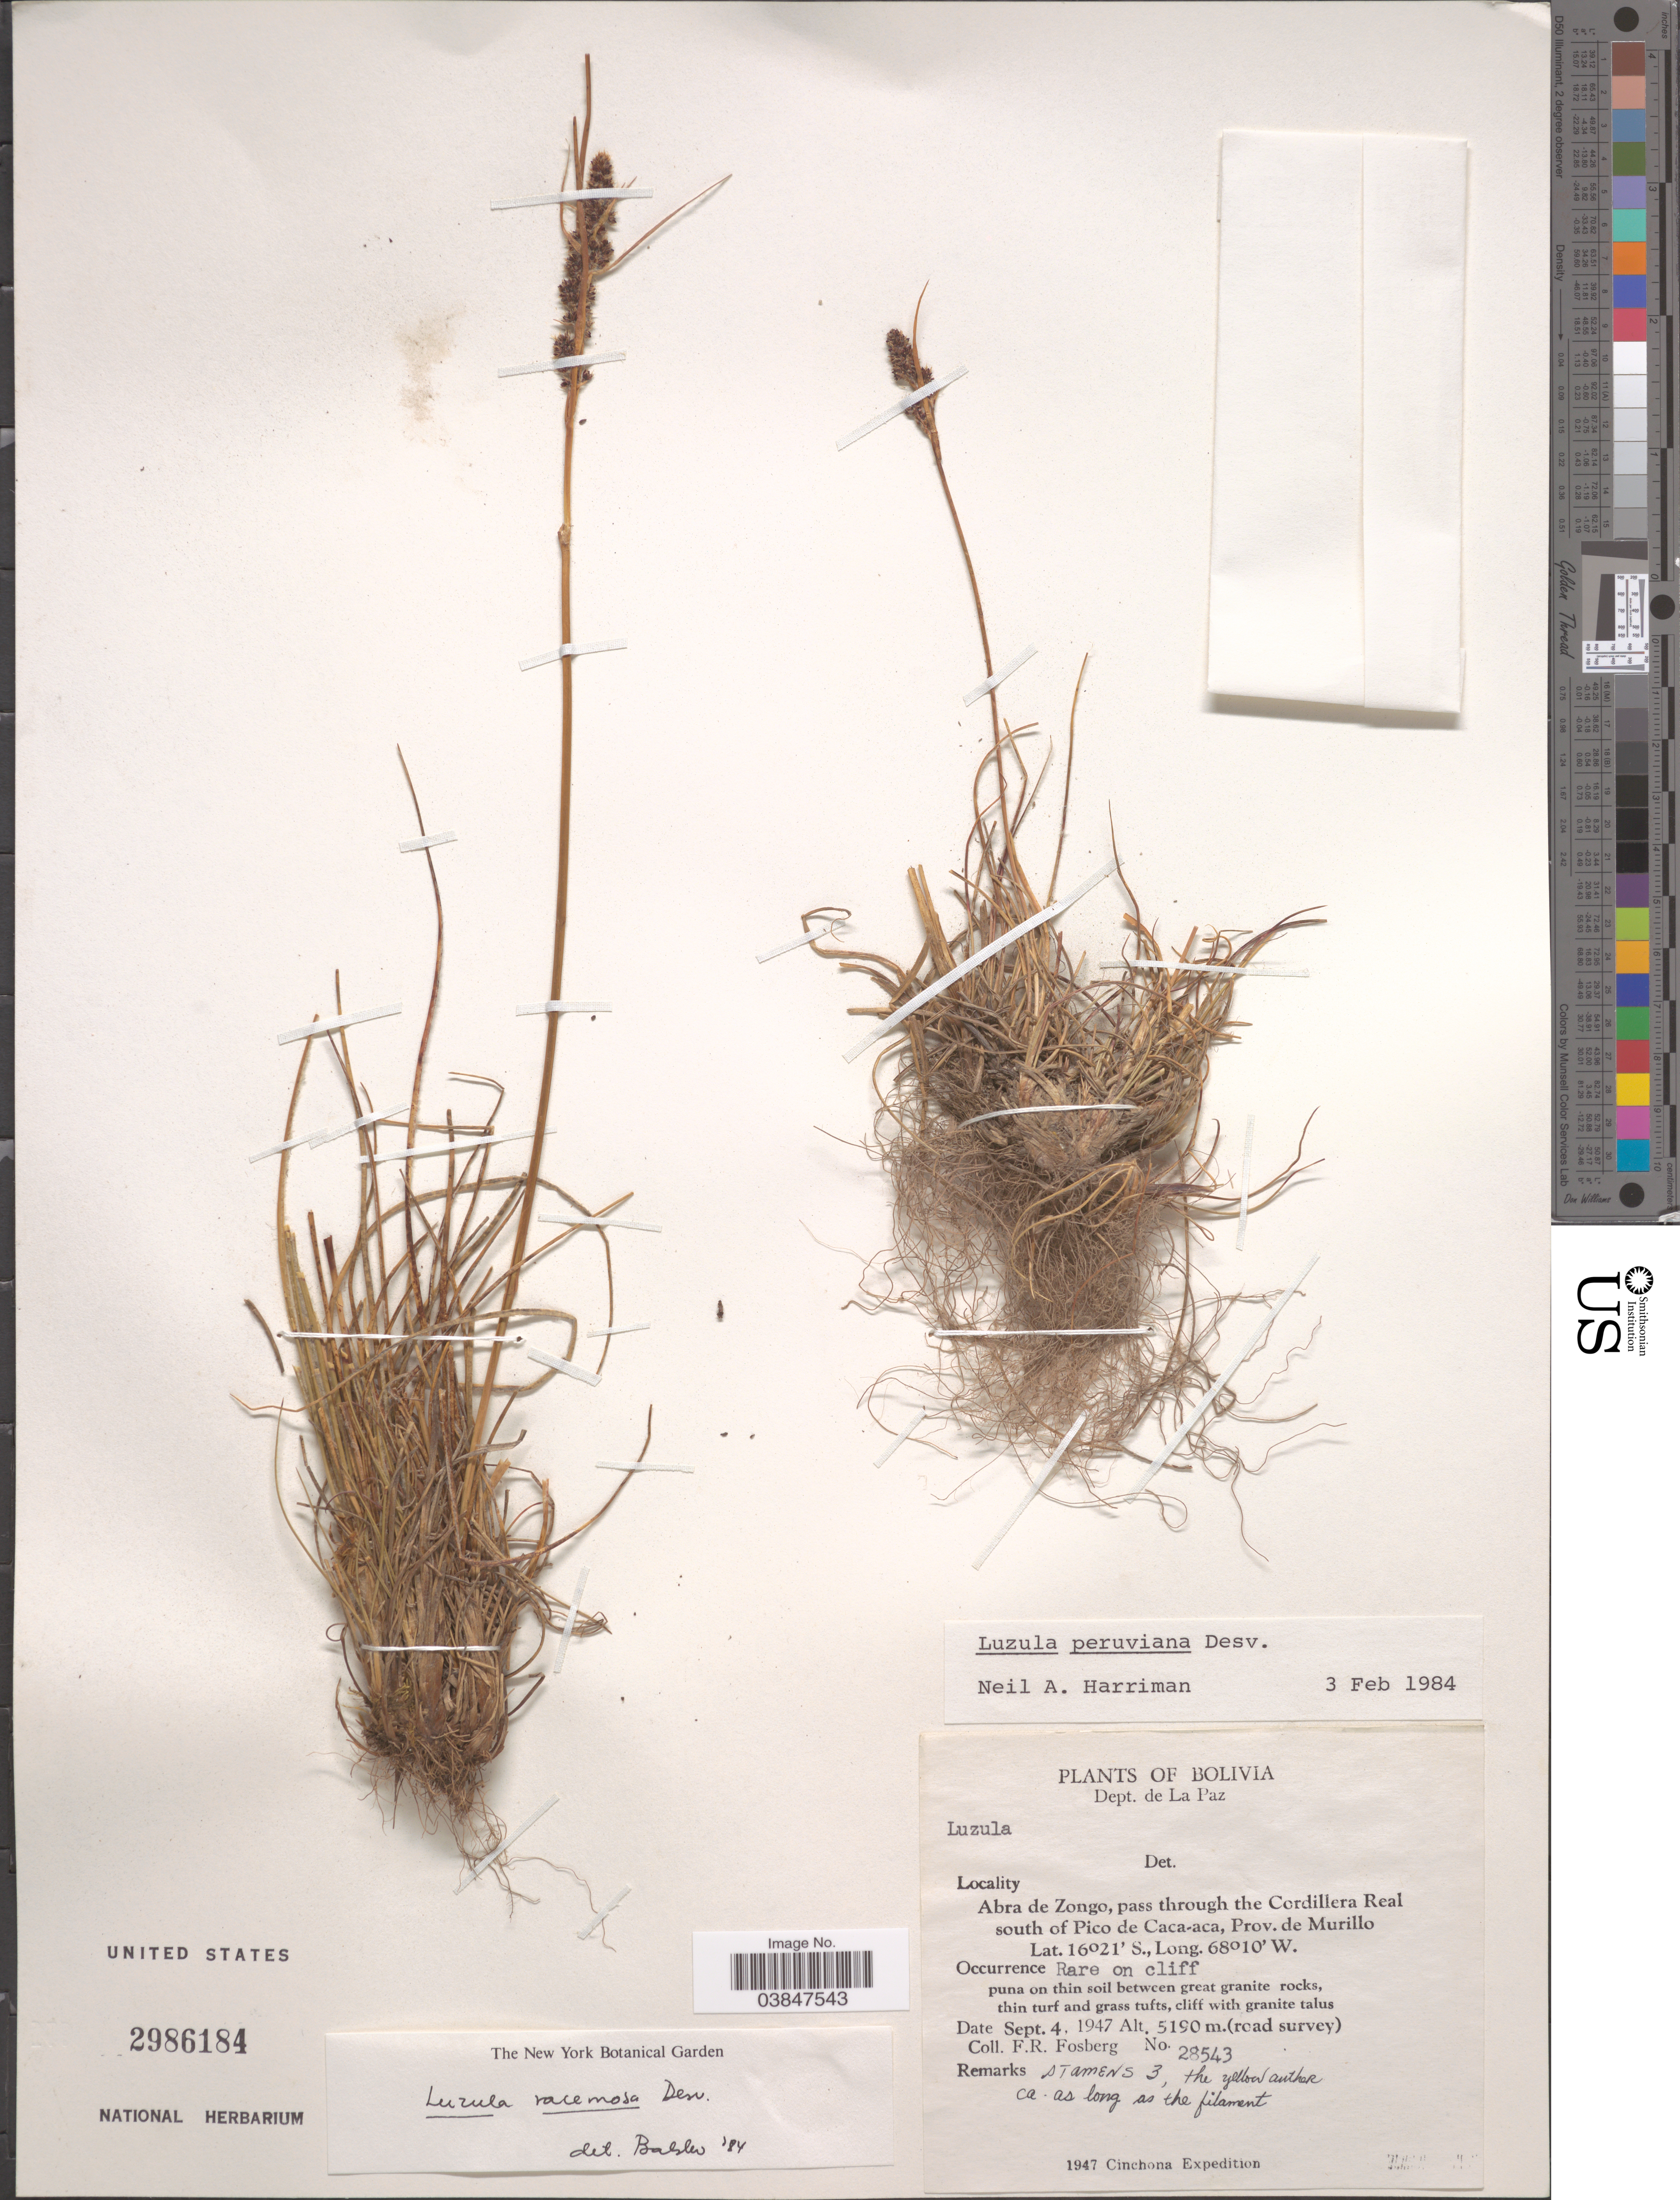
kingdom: Plantae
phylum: Tracheophyta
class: Liliopsida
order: Poales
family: Juncaceae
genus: Luzula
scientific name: Luzula racemosa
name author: Desv.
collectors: F. R. Fosberg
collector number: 28543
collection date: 1947-09-04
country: Bolivia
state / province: La Paz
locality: Dept. de La Paz. Abra de Zongo, pass through the Cordillera Real south of Pico de Caca-aca, Prov. de Murillo.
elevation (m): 5190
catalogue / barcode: US 2986184